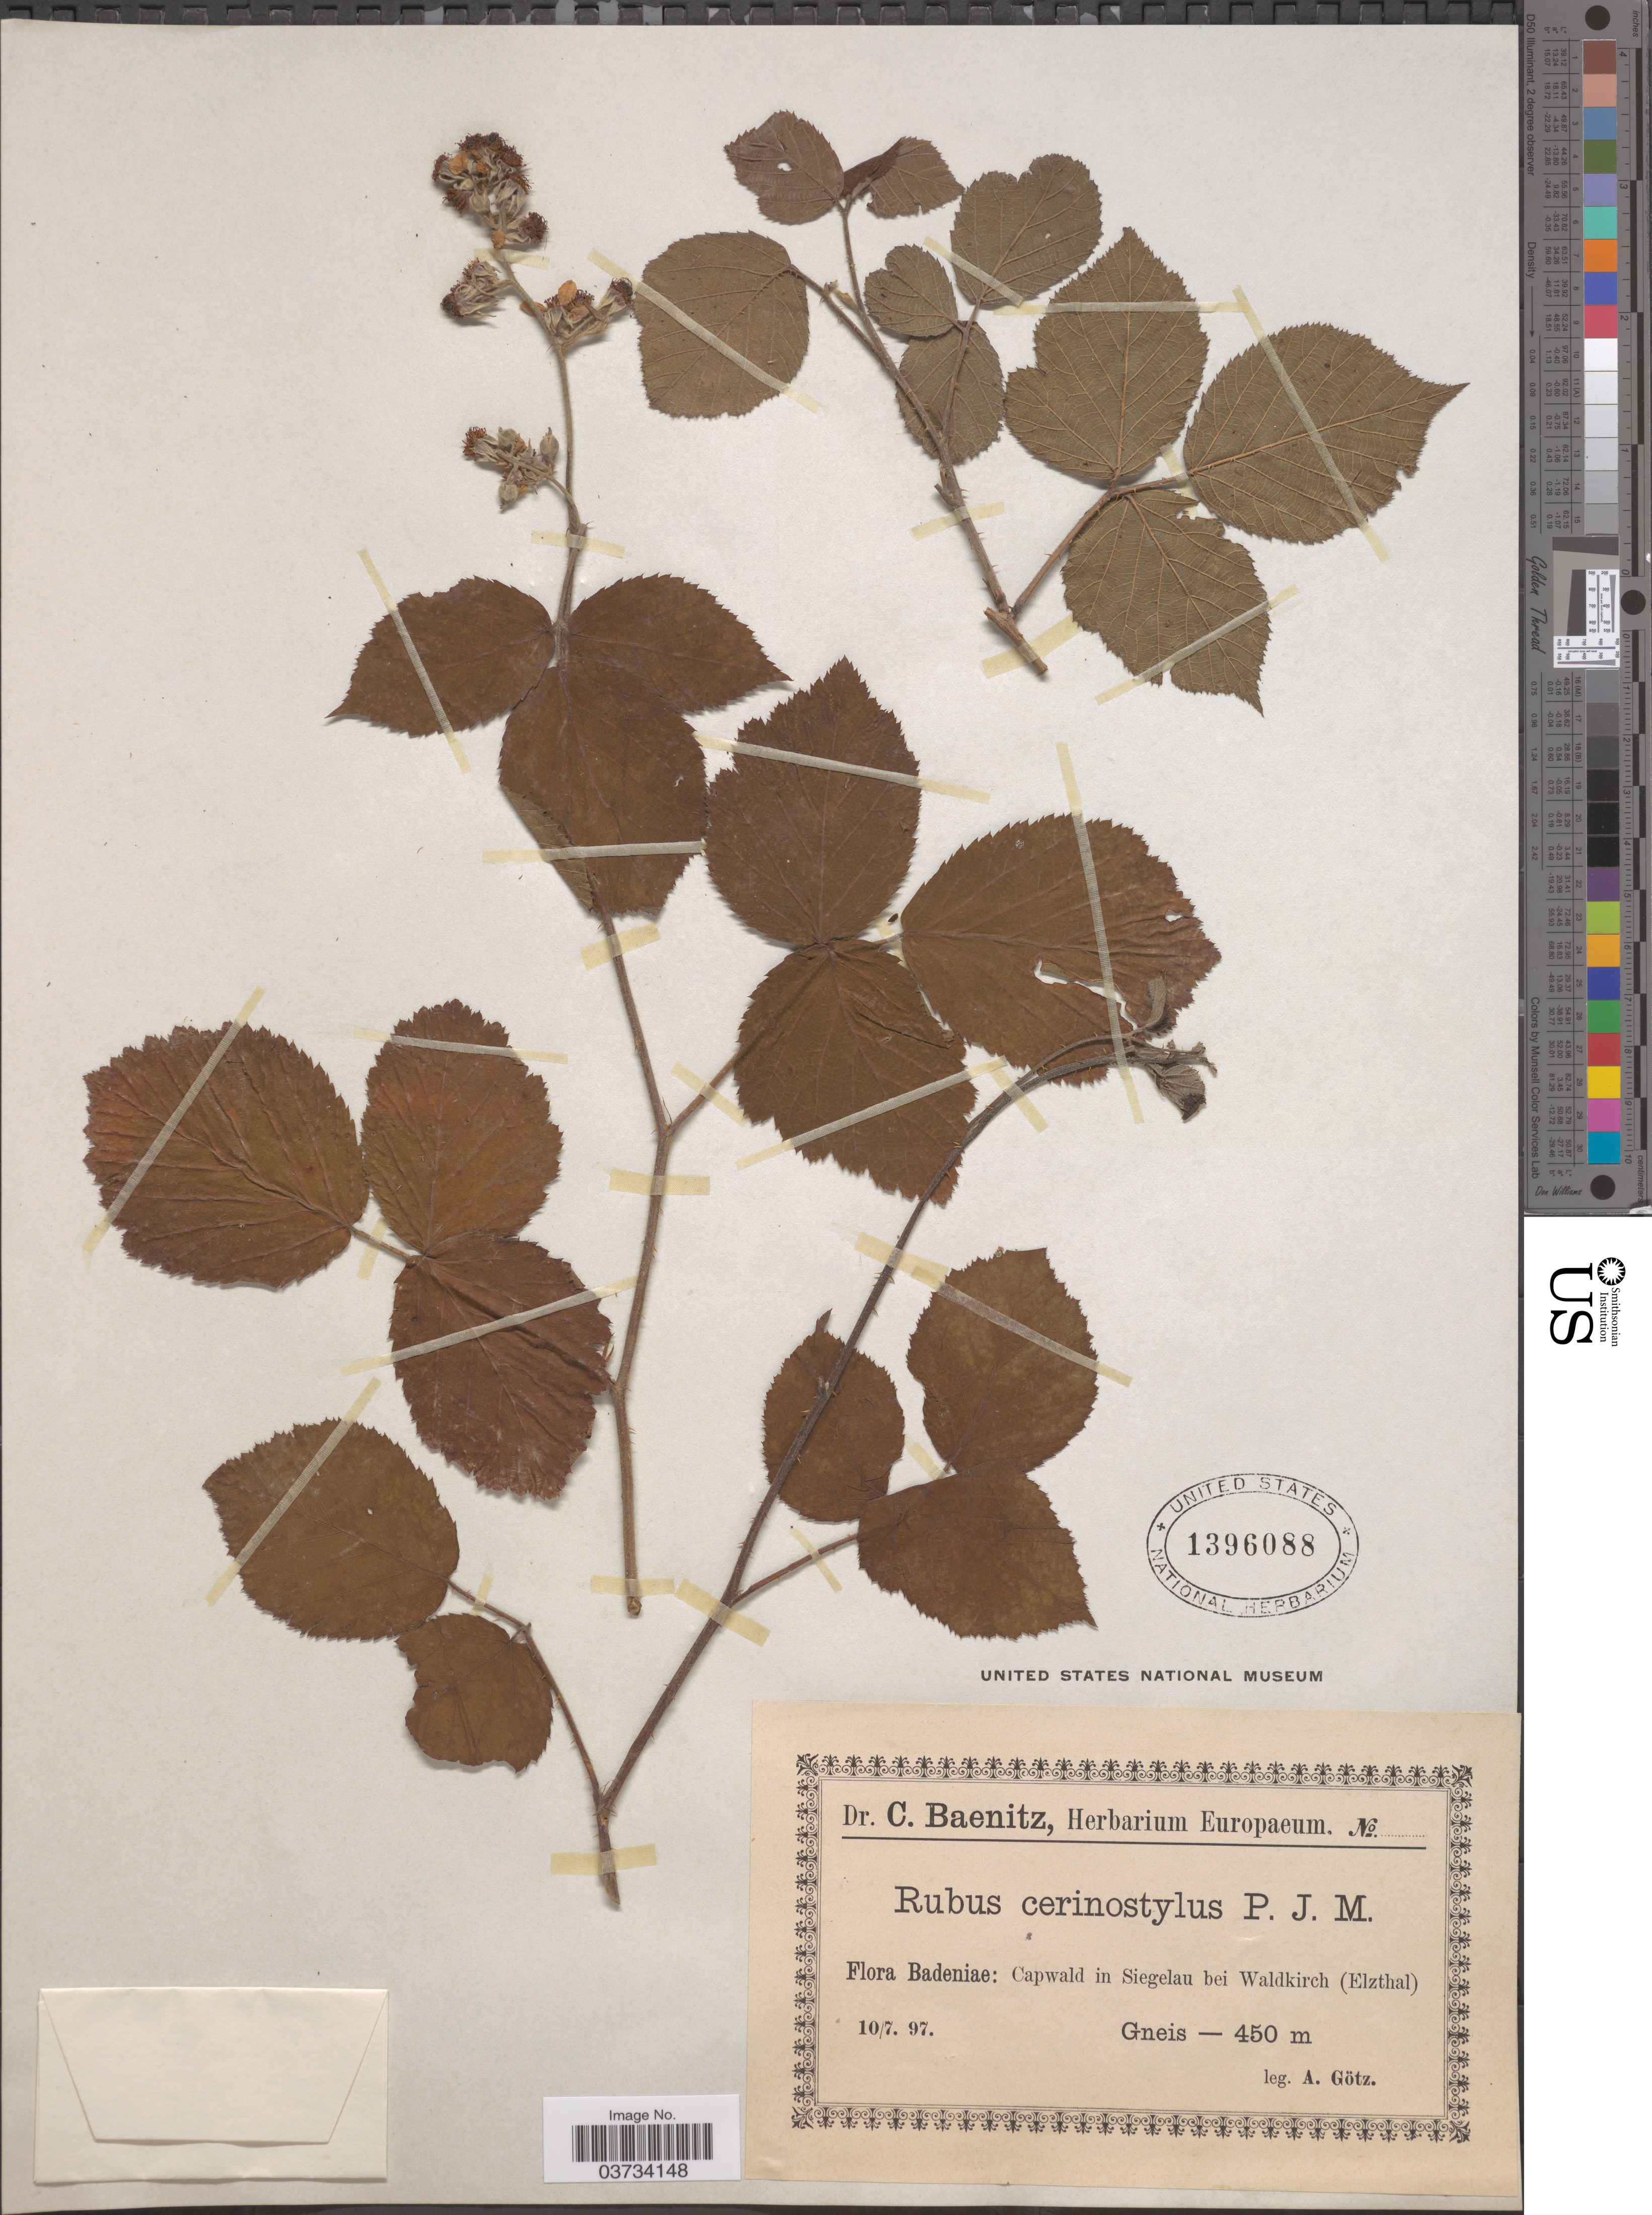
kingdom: Plantae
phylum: Tracheophyta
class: Magnoliopsida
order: Rosales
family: Rosaceae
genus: Rubus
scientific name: Rubus cerinostylus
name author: P.J. Müll.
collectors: A. Götz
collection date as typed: Transcribed d/m/y: 10/7/97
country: Germany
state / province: Baden-Württemberg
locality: Badeniae: Capwald in Siegelau bei Waldkirch (Elzthal). Gneis.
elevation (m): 450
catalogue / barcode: US 1396088